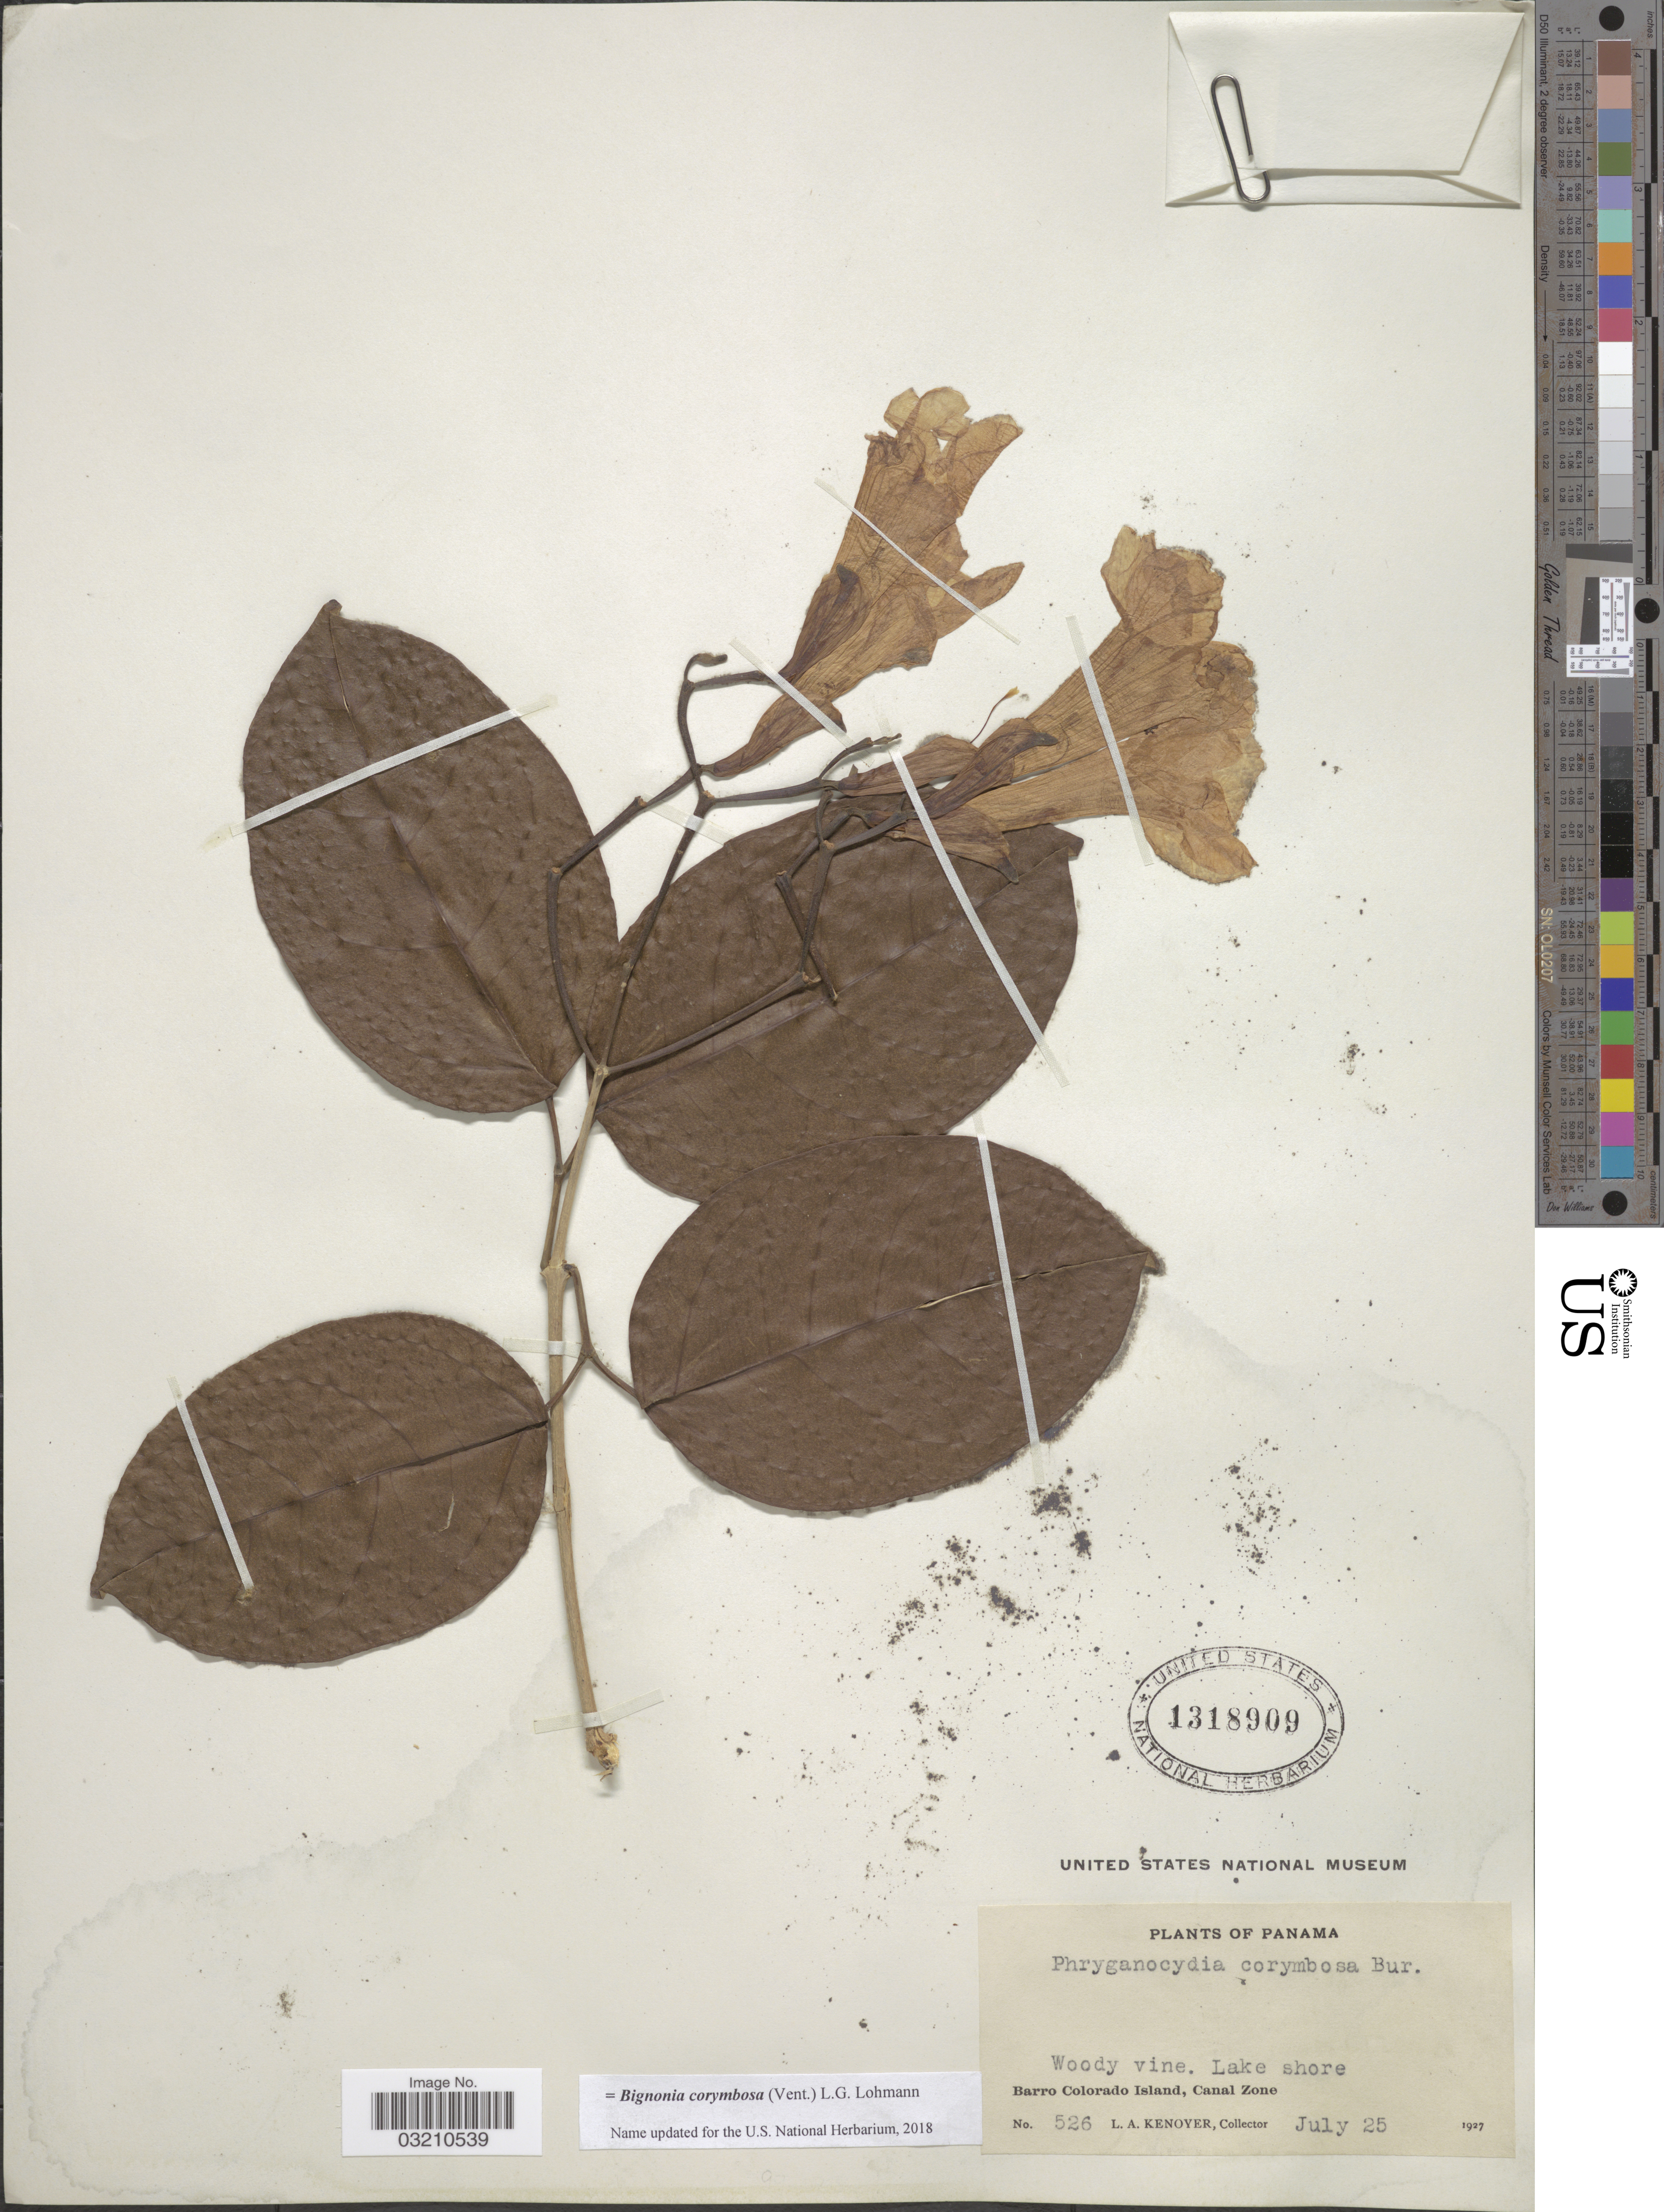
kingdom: Plantae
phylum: Tracheophyta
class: Magnoliopsida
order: Lamiales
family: Bignoniaceae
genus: Bignonia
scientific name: Bignonia corymbosa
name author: (Vent.) L.G. Lohmann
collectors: L. A. Kenoyer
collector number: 526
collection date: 1927-07-25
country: Panama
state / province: Panamá Oeste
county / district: Canal Zone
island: Barro Colorado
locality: Lake shore. Barro Colorado Island, Canal Zone.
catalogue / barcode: US 1318909